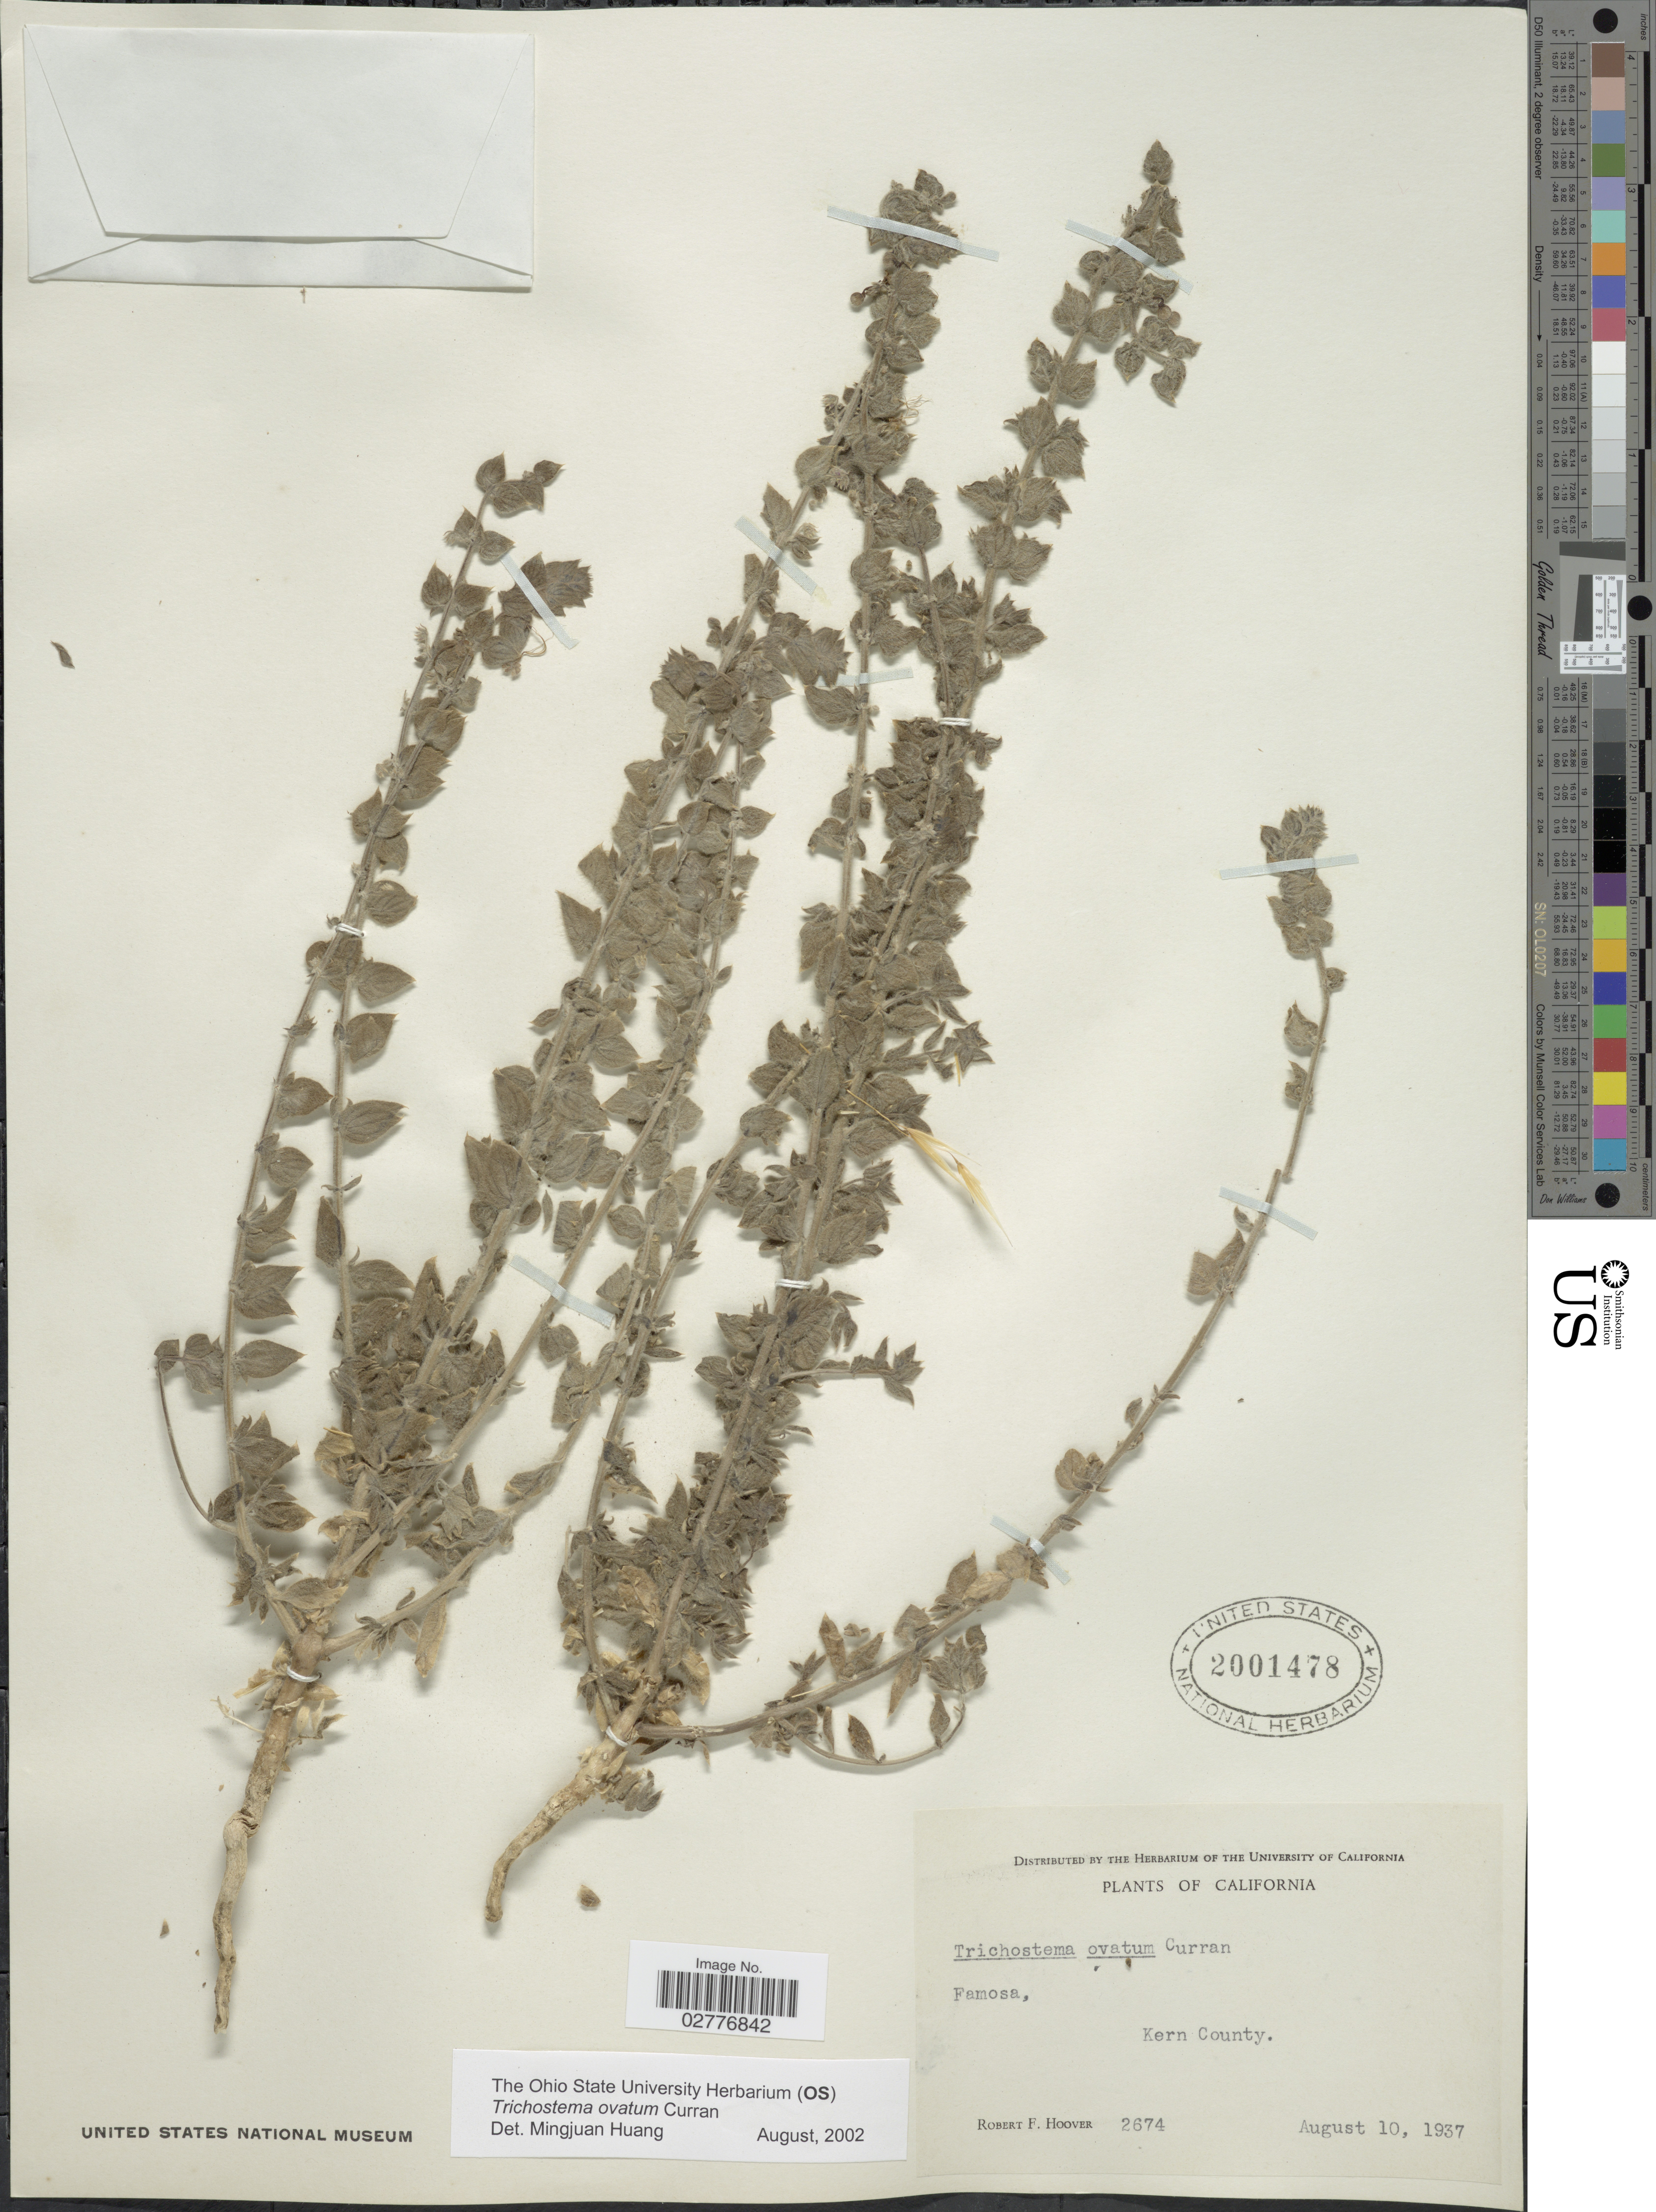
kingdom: Plantae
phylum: Tracheophyta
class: Magnoliopsida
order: Lamiales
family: Lamiaceae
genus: Trichostema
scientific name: Trichostema ovatum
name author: Curran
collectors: R. F. Hoover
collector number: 2674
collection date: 1937-08-10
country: United States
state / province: California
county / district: Kern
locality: Famosa, Kern County.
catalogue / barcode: US 2001478